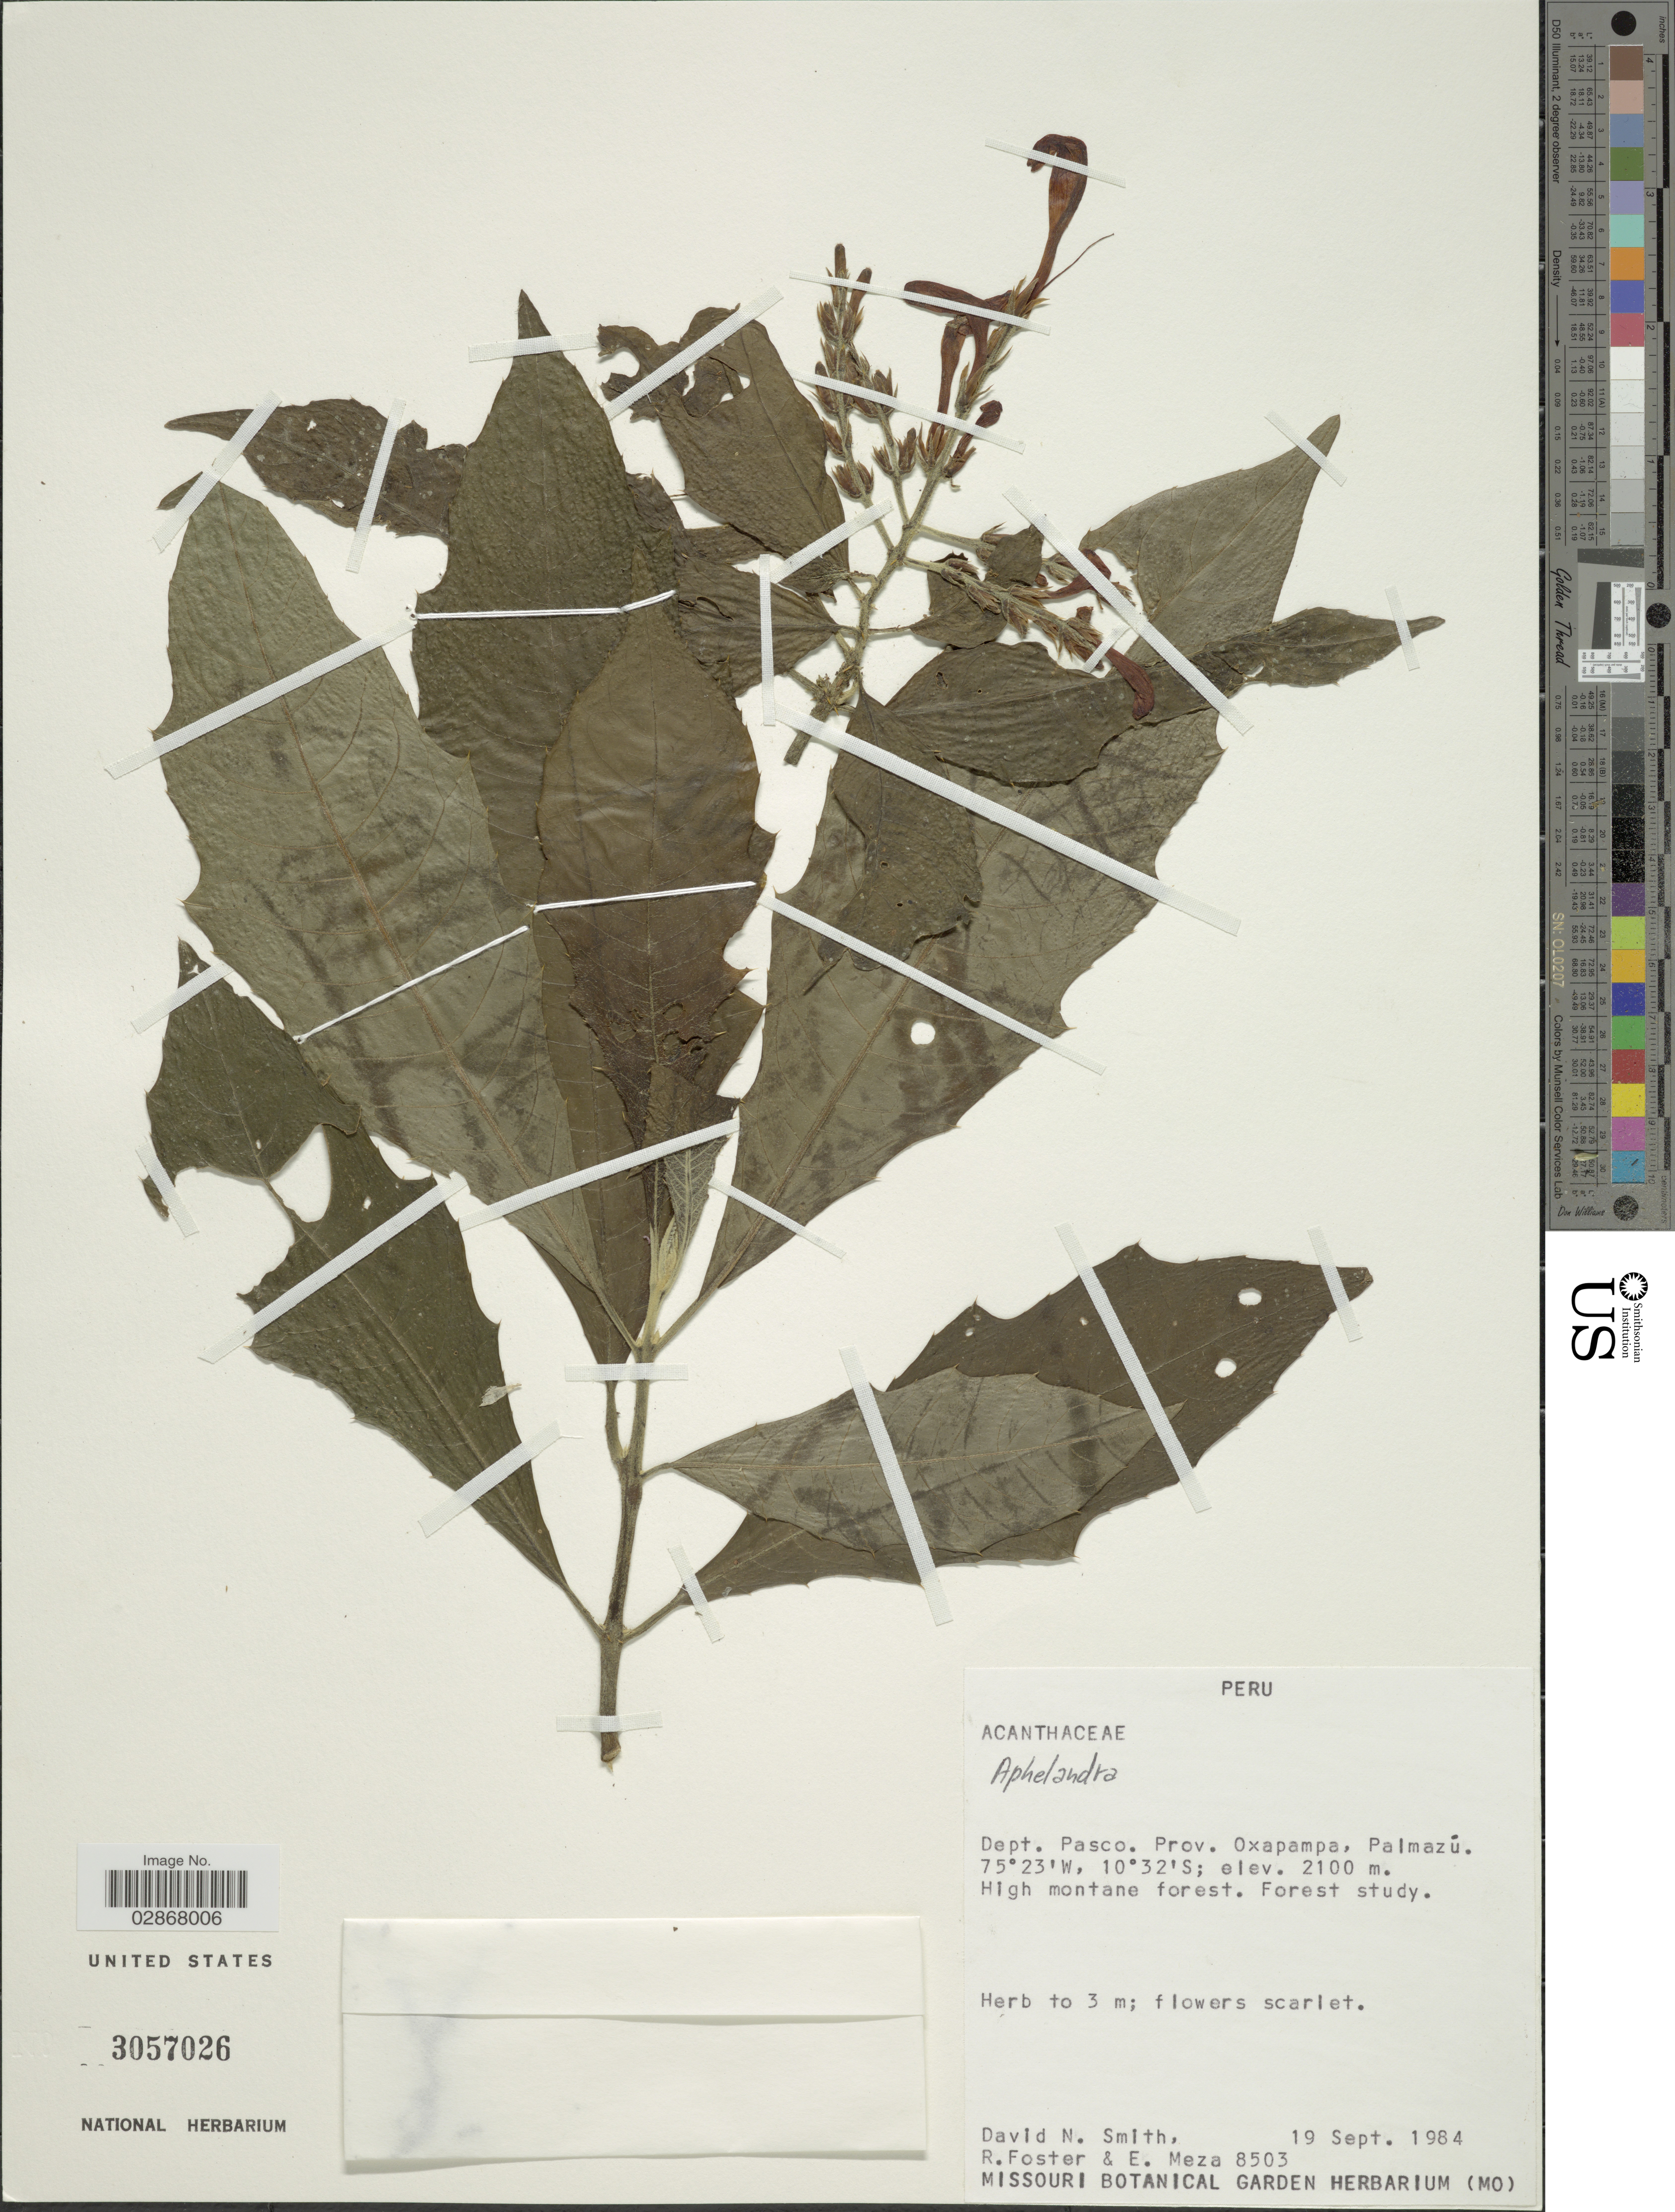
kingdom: Plantae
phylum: Tracheophyta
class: Magnoliopsida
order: Lamiales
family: Acanthaceae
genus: Aphelandra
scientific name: Aphelandra tillettii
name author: Wassh.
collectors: D. Smith, R. Foster & E. Meza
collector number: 8503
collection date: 1984-09-19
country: Peru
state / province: Pasco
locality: Dept.Pasco. Prov. Oxapampa, Palmazú.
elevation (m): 2100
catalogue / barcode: US 3057026